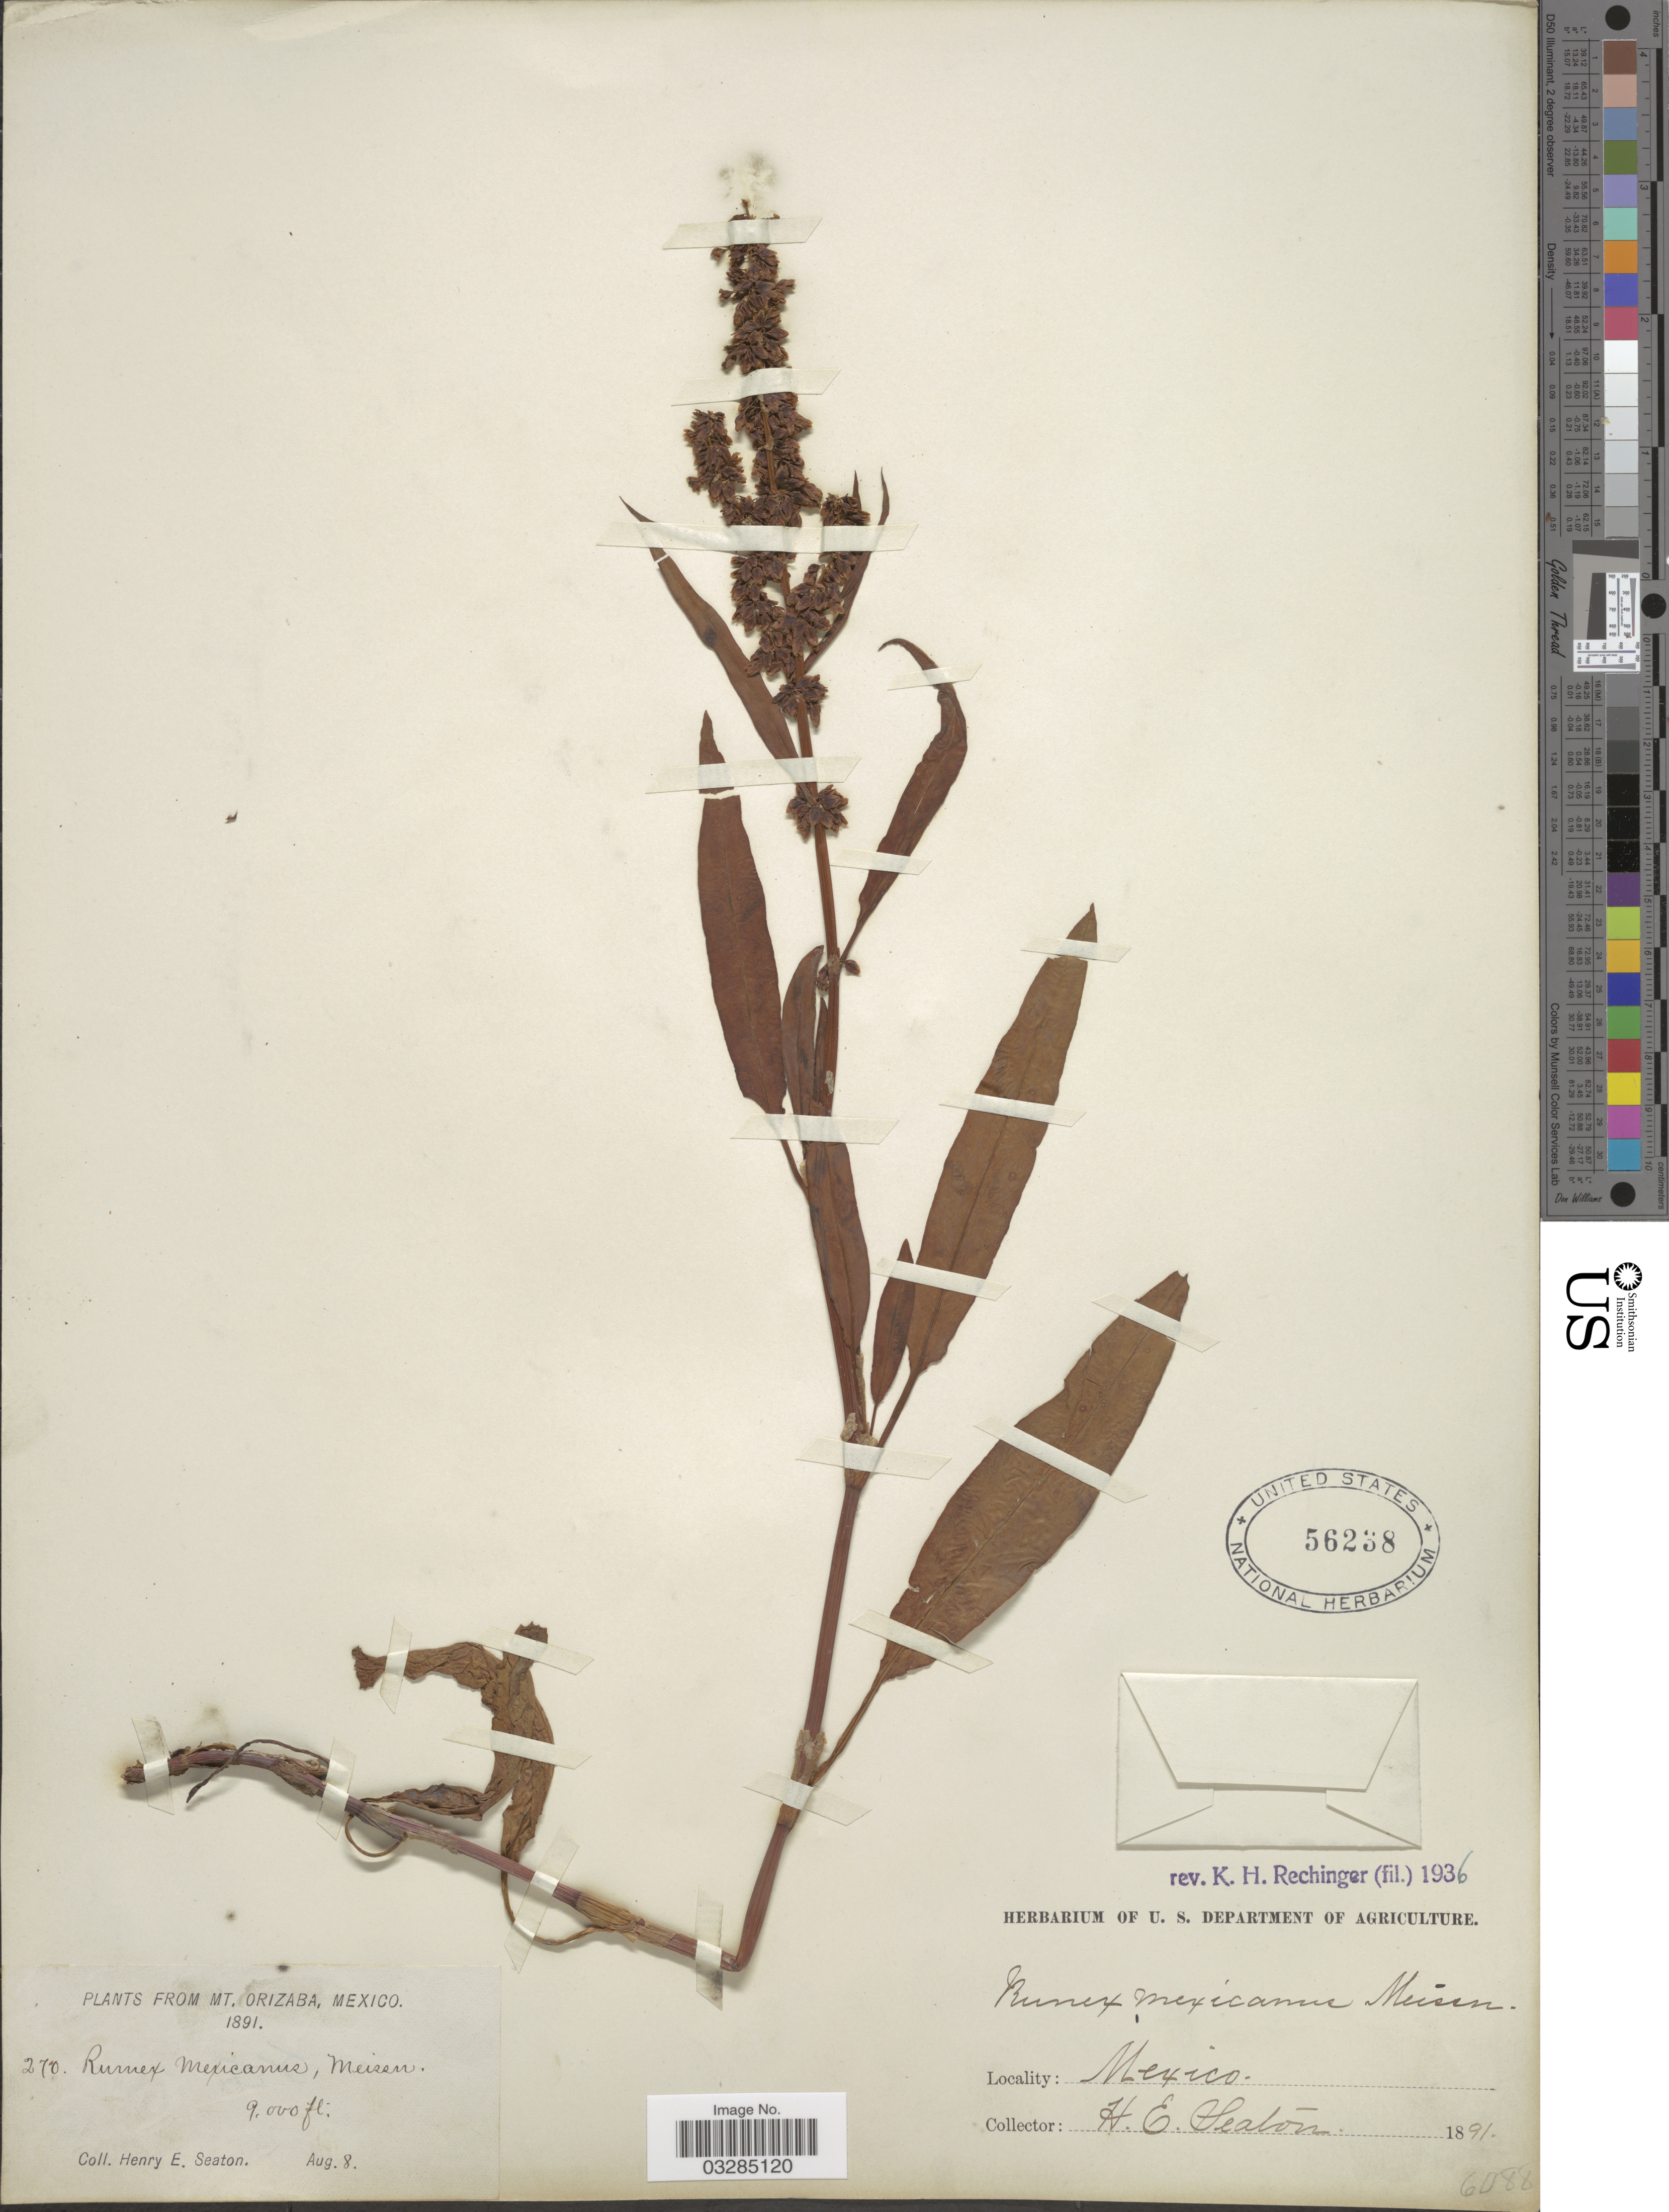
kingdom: Plantae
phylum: Tracheophyta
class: Magnoliopsida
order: Caryophyllales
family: Polygonaceae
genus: Rumex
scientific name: Rumex mexicanus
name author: Meisn.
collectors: H. E. Seaton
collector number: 270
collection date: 1891-08-08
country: Mexico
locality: Mt. Orizaba.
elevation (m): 2743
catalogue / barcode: US 56238